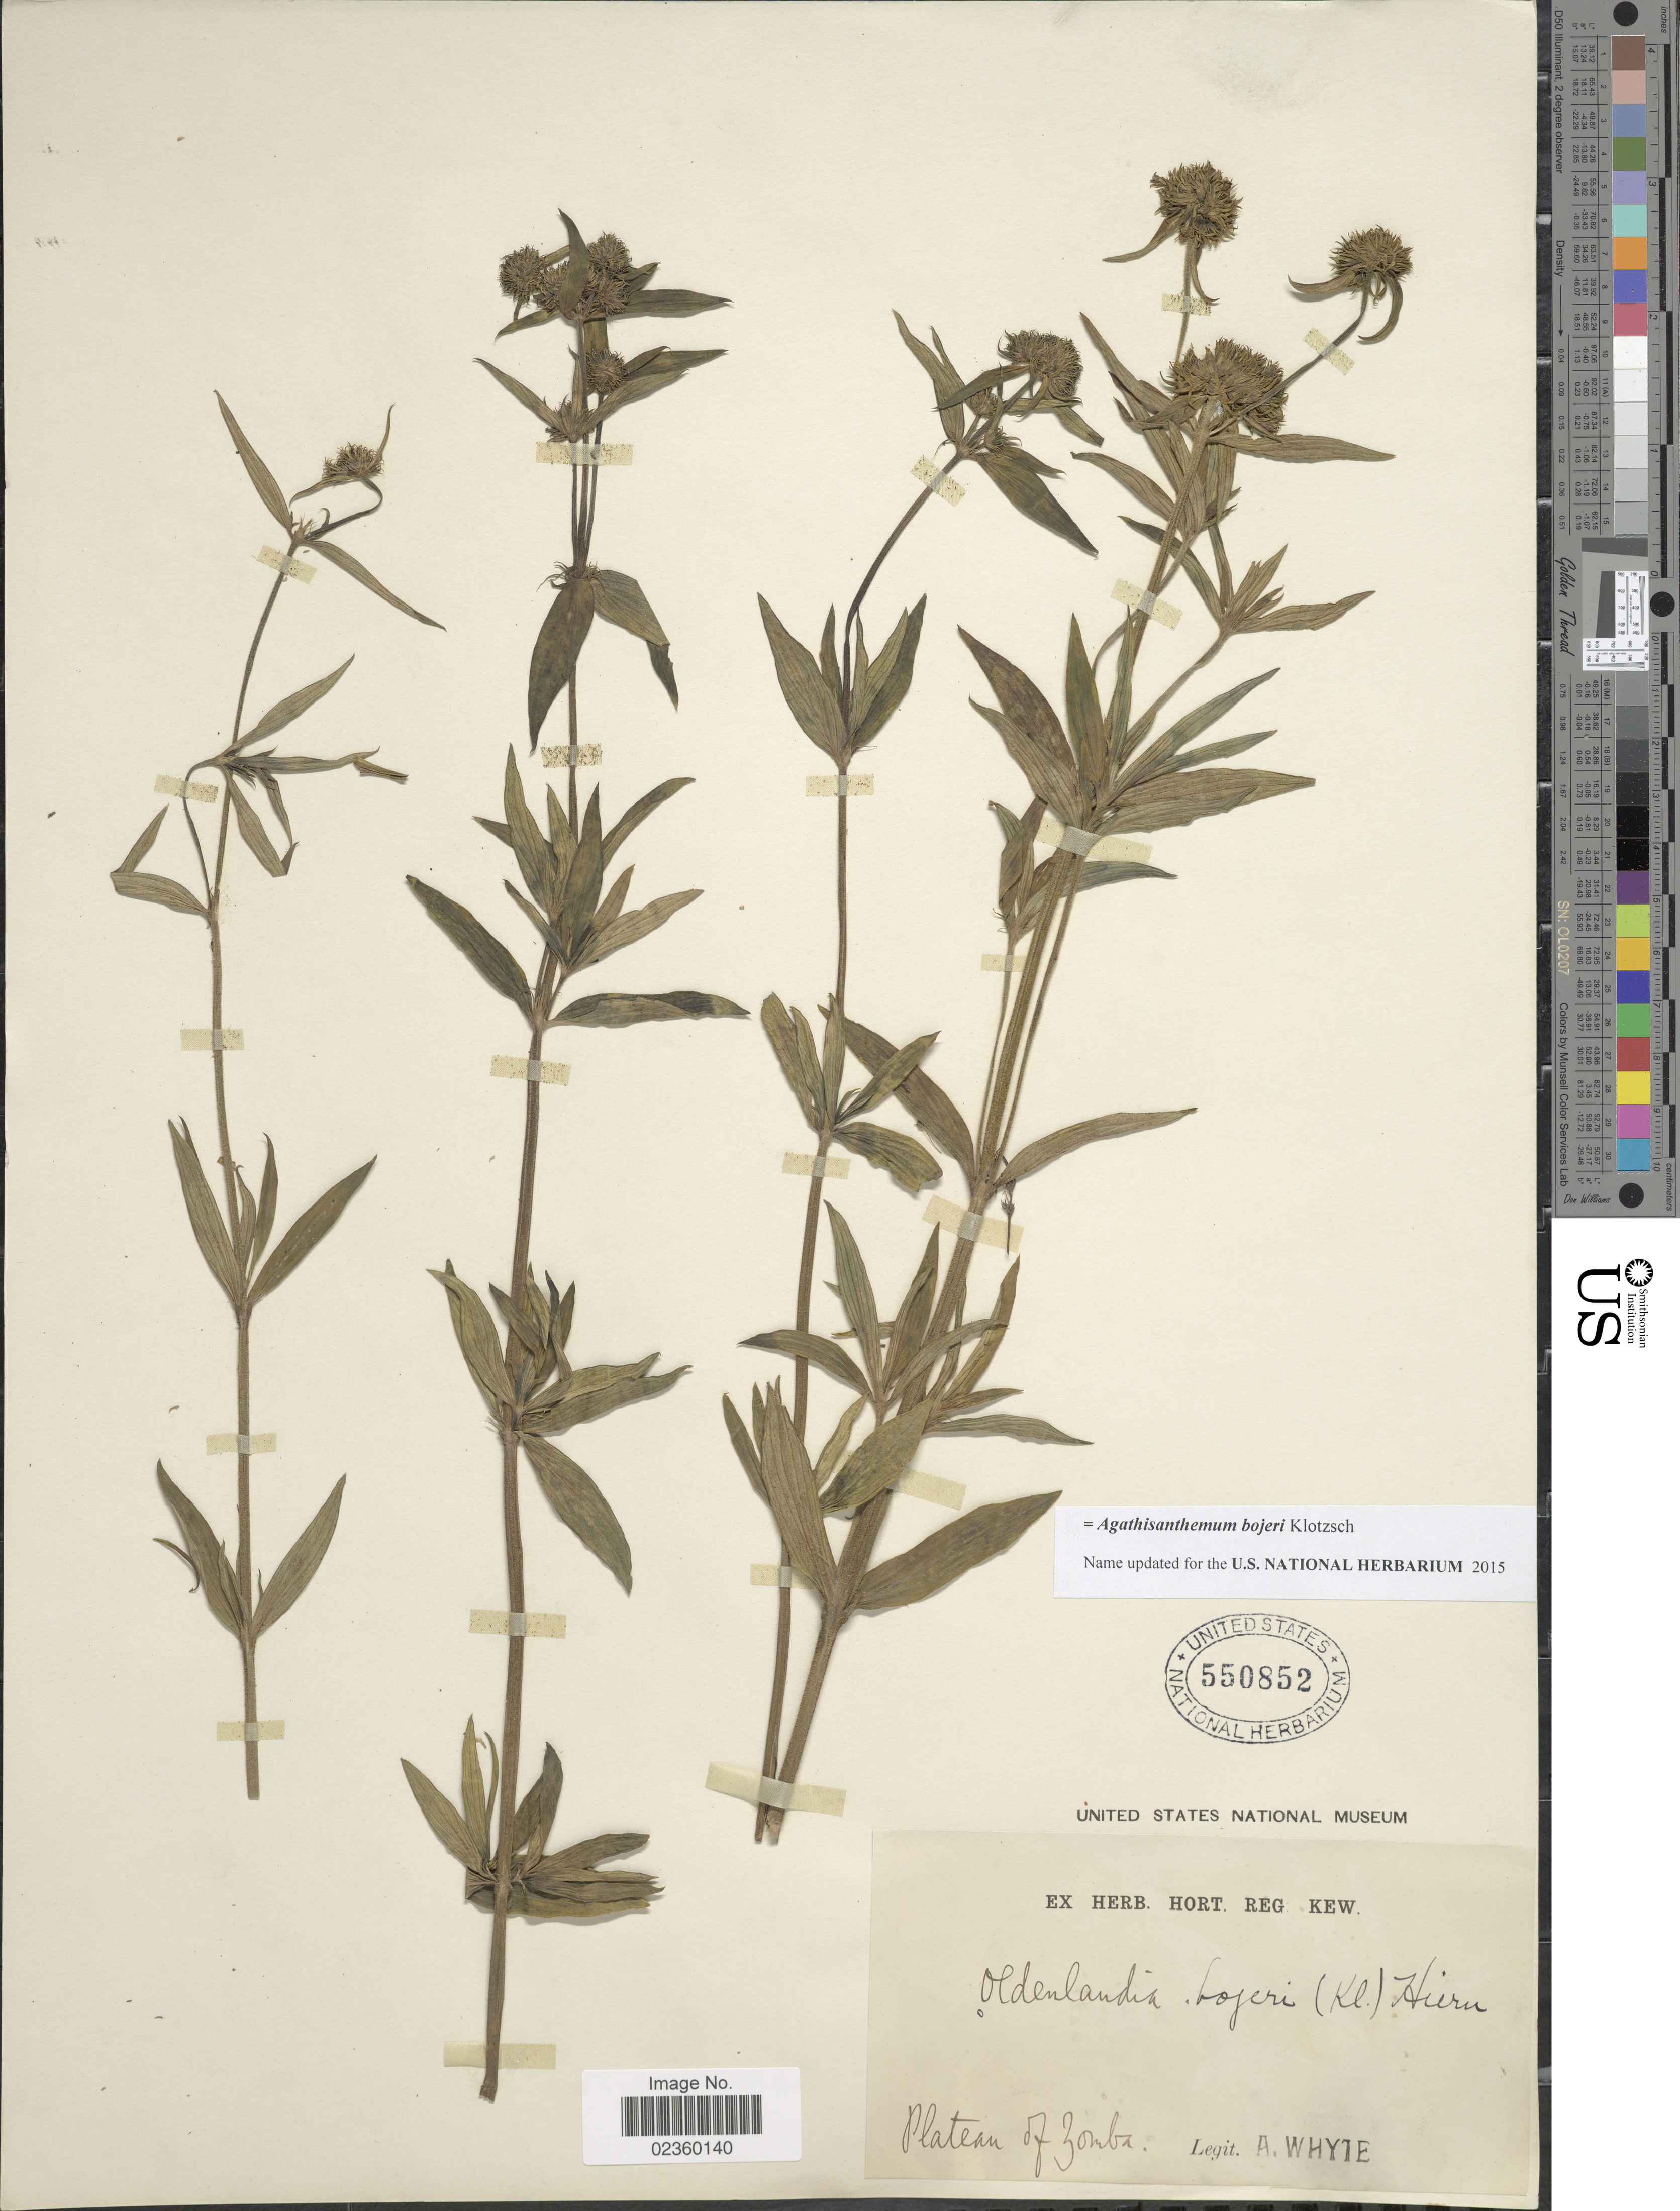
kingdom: Plantae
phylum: Tracheophyta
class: Magnoliopsida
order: Gentianales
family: Rubiaceae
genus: Agathisanthemum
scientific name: Agathisanthemum bojeri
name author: Klotzsch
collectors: A. Whyte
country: Malawi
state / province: Southern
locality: Plateau of Zomba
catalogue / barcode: US 550852